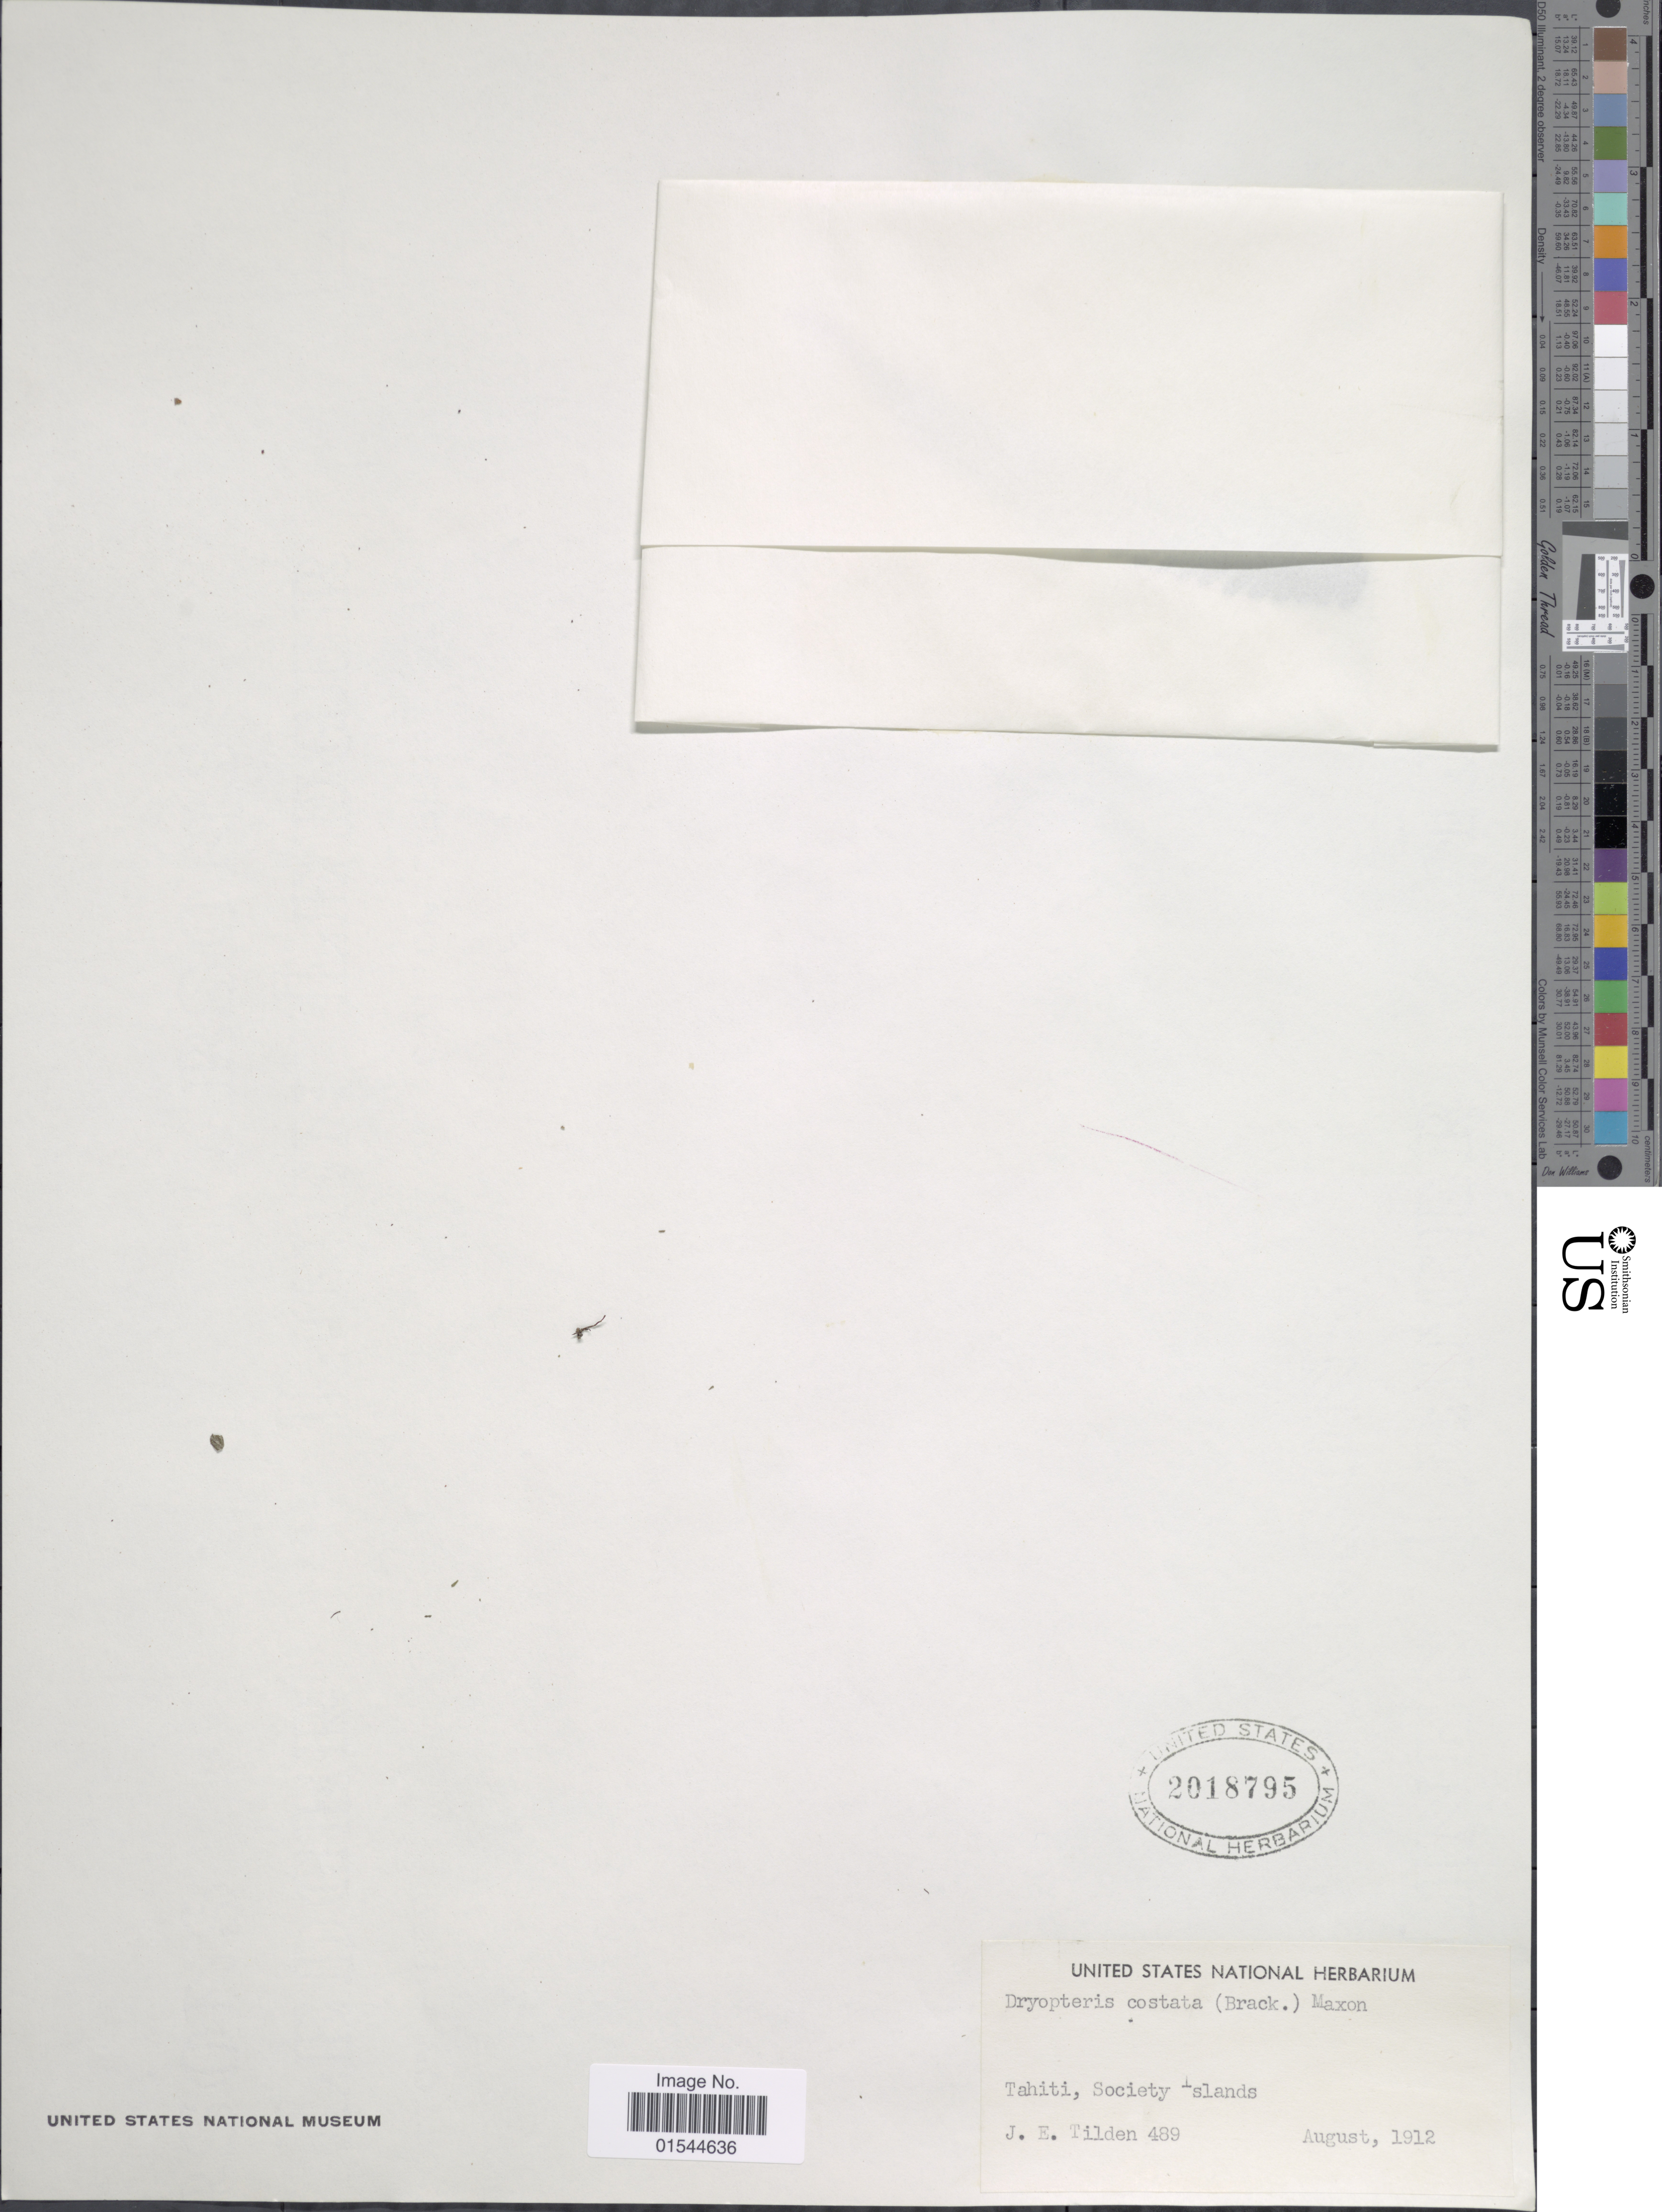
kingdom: Plantae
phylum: Tracheophyta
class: Polypodiopsida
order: Polypodiales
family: Thelypteridaceae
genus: Sphaerostephanos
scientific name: Sphaerostephanos subpectinatus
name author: (Copel.) Holttum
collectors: J. E. Tilden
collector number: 489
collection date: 1912-08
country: French Polynesia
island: Tahiti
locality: Tahiti, Society Islands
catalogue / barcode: US 2018795